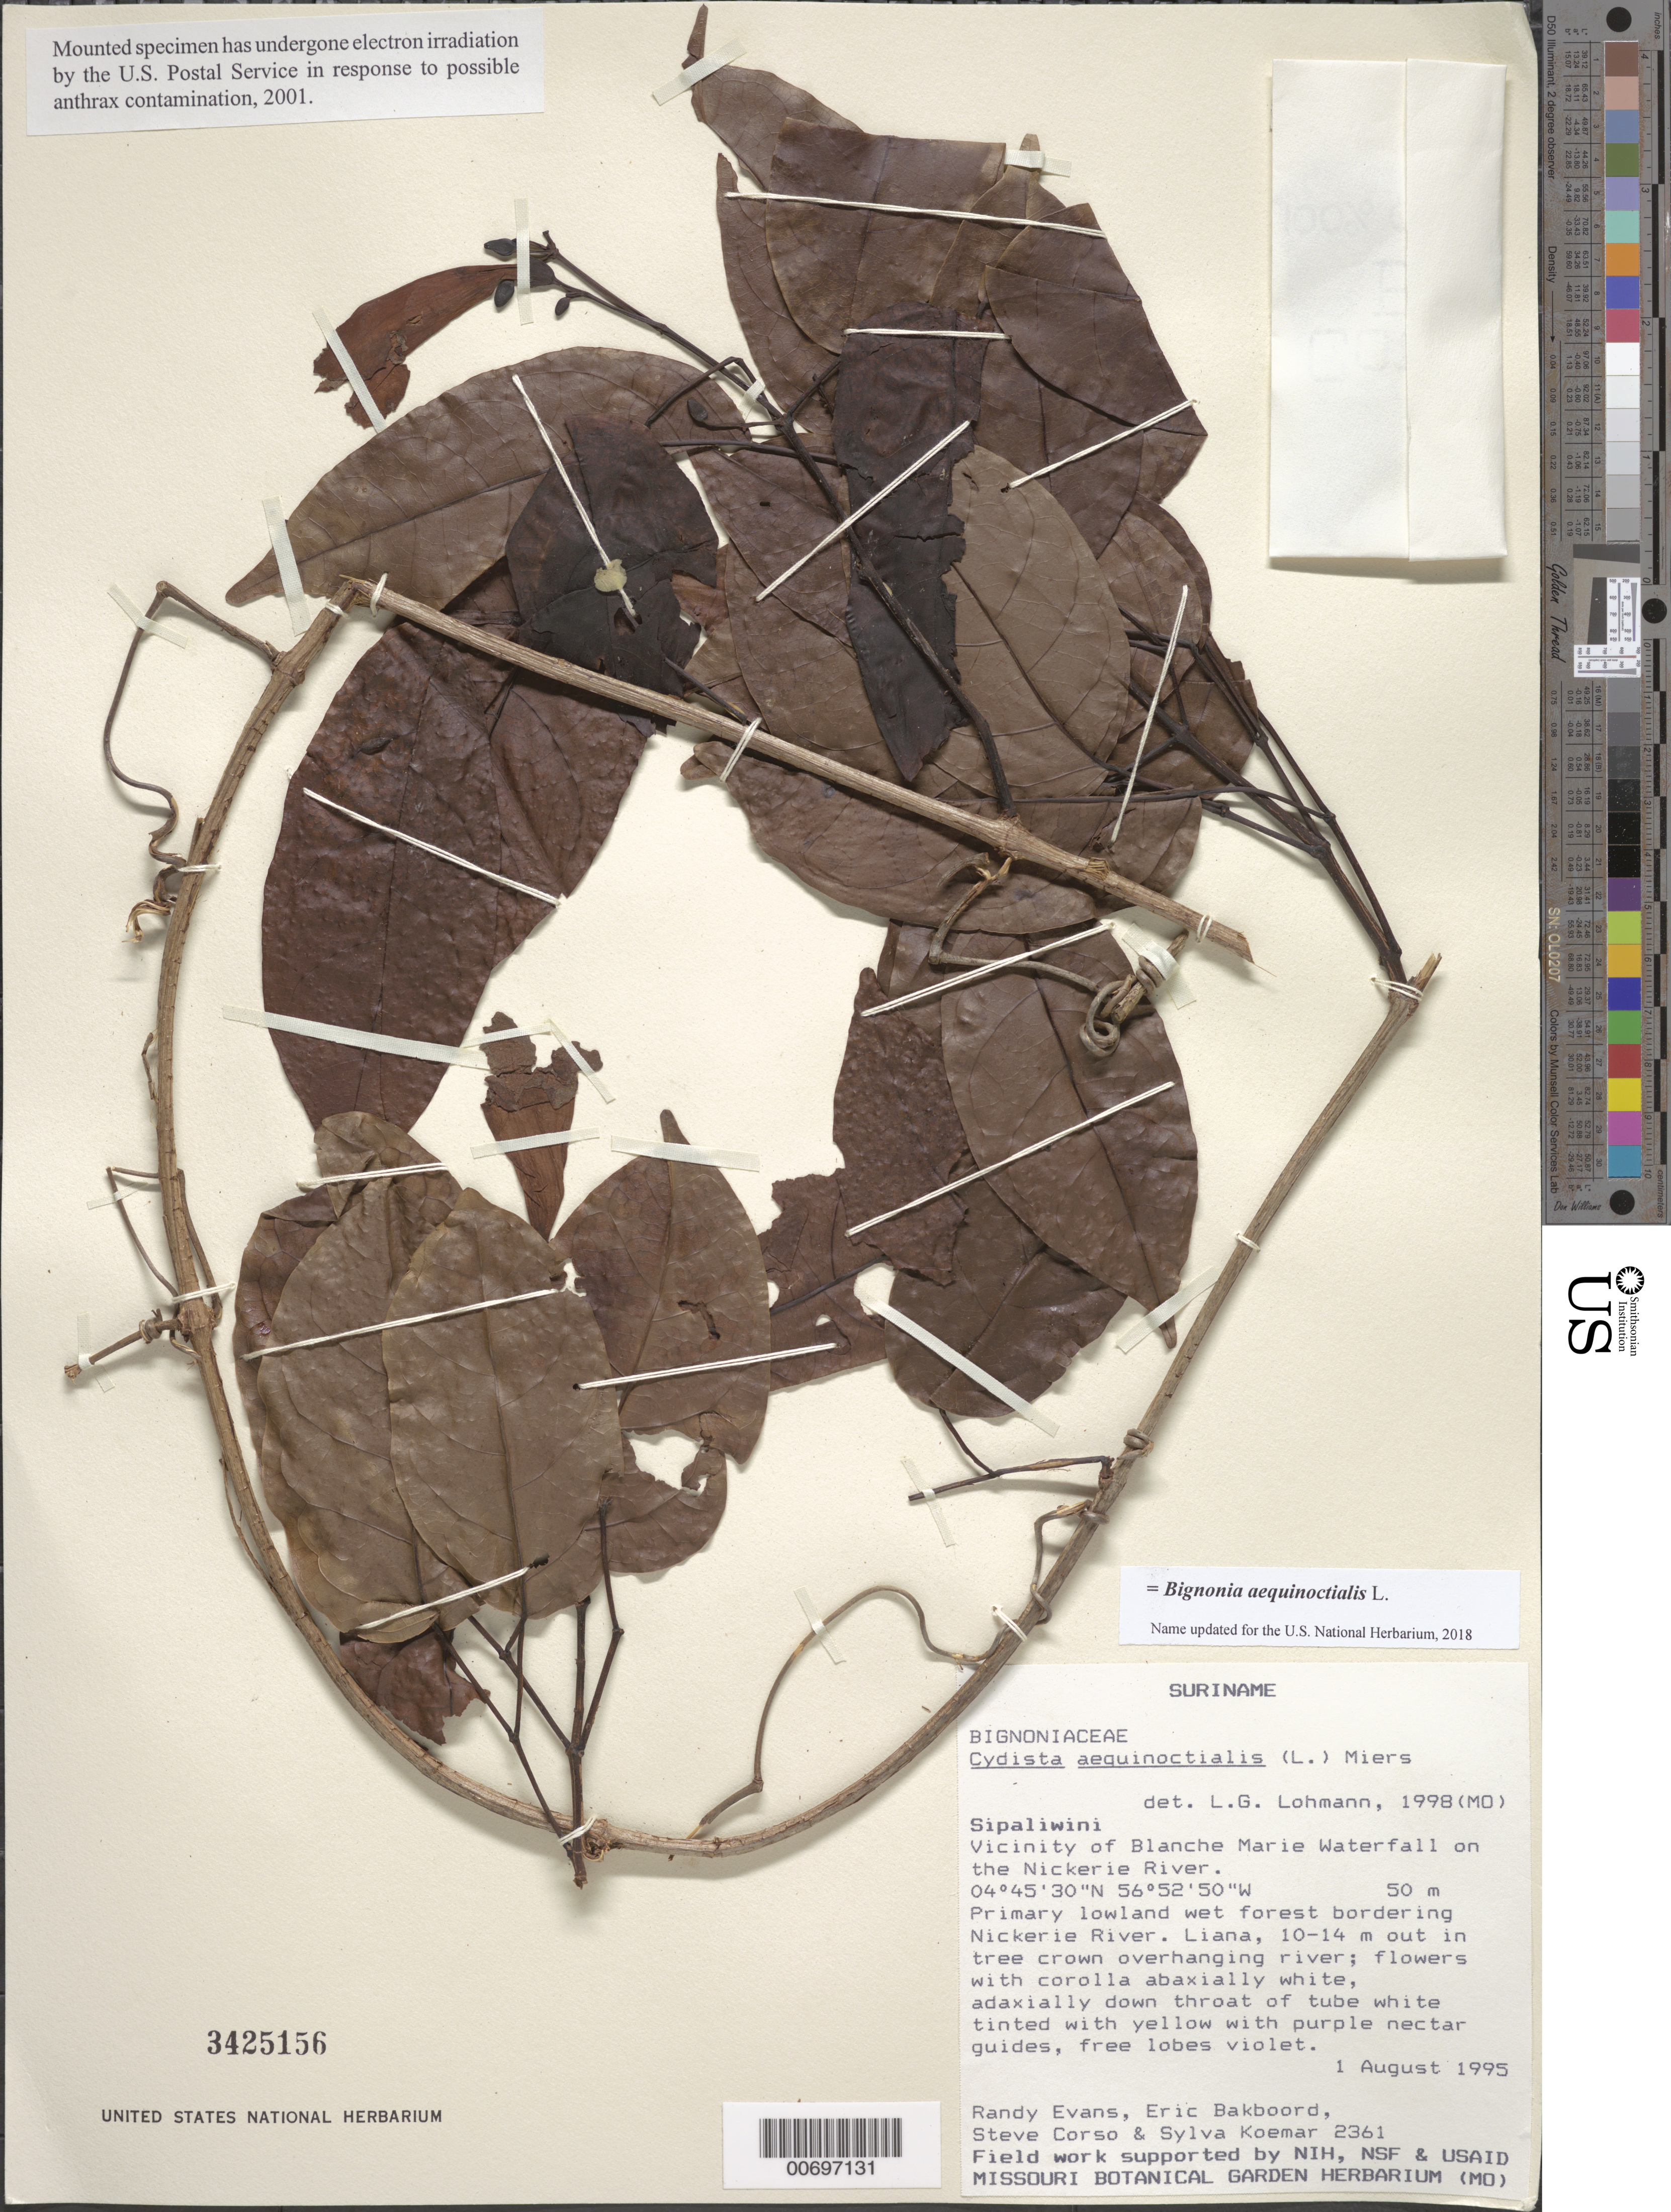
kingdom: Plantae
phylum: Tracheophyta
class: Magnoliopsida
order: Lamiales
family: Bignoniaceae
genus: Bignonia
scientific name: Bignonia aequinoctialis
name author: L.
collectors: R. Evans, E. Bakboord, S. Corso & S. Koemar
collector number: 2361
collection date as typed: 1-Aug-95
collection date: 1995-08-01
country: Suriname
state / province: Sipaliwini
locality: Blanche Marie Waterfall, vic., on Nickerie R.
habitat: Primary lowland wet forest bordering Nickerie River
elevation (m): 50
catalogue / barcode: US 3425156